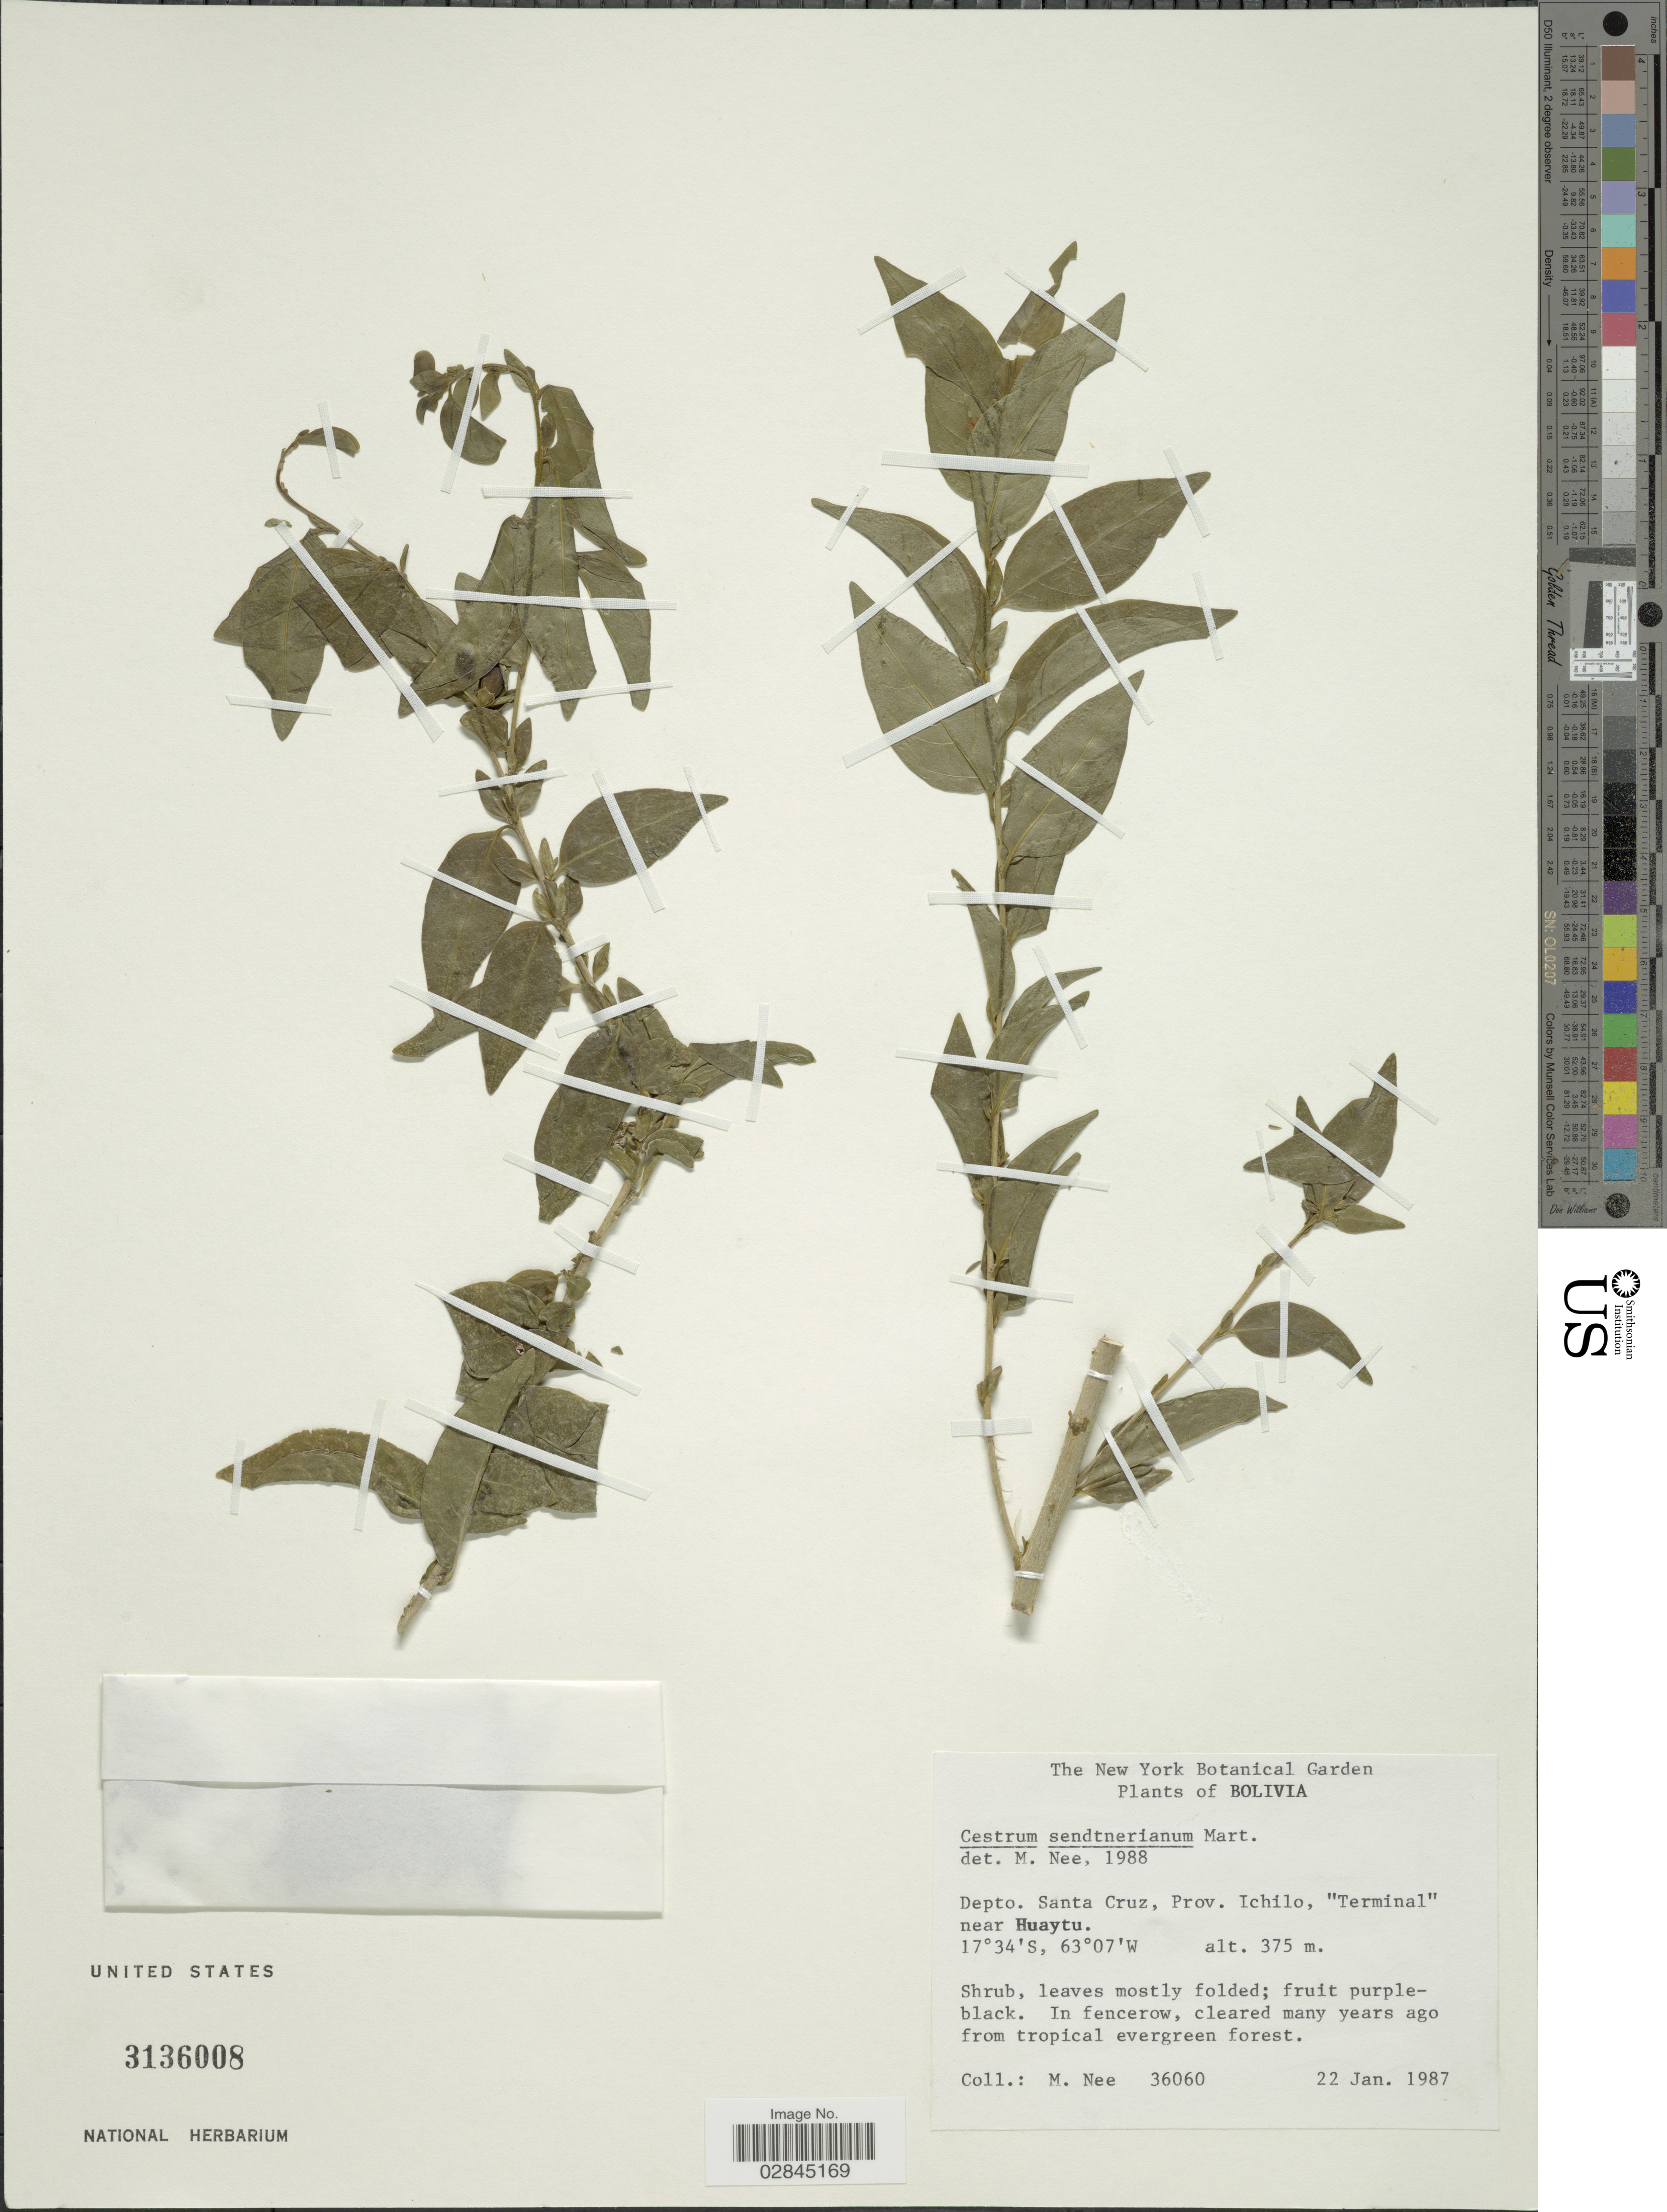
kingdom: Plantae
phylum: Tracheophyta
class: Magnoliopsida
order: Solanales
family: Solanaceae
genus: Cestrum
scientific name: Cestrum sendtnerianum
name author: Mart. ex Sendtn.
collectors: M. Nee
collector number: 36060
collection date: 1987-01-22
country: Bolivia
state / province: Santa Cruz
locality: Depto. Santa Cruz, Prov. Ichilo, "Terminal" near Huaytu.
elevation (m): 375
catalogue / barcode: US 3136008